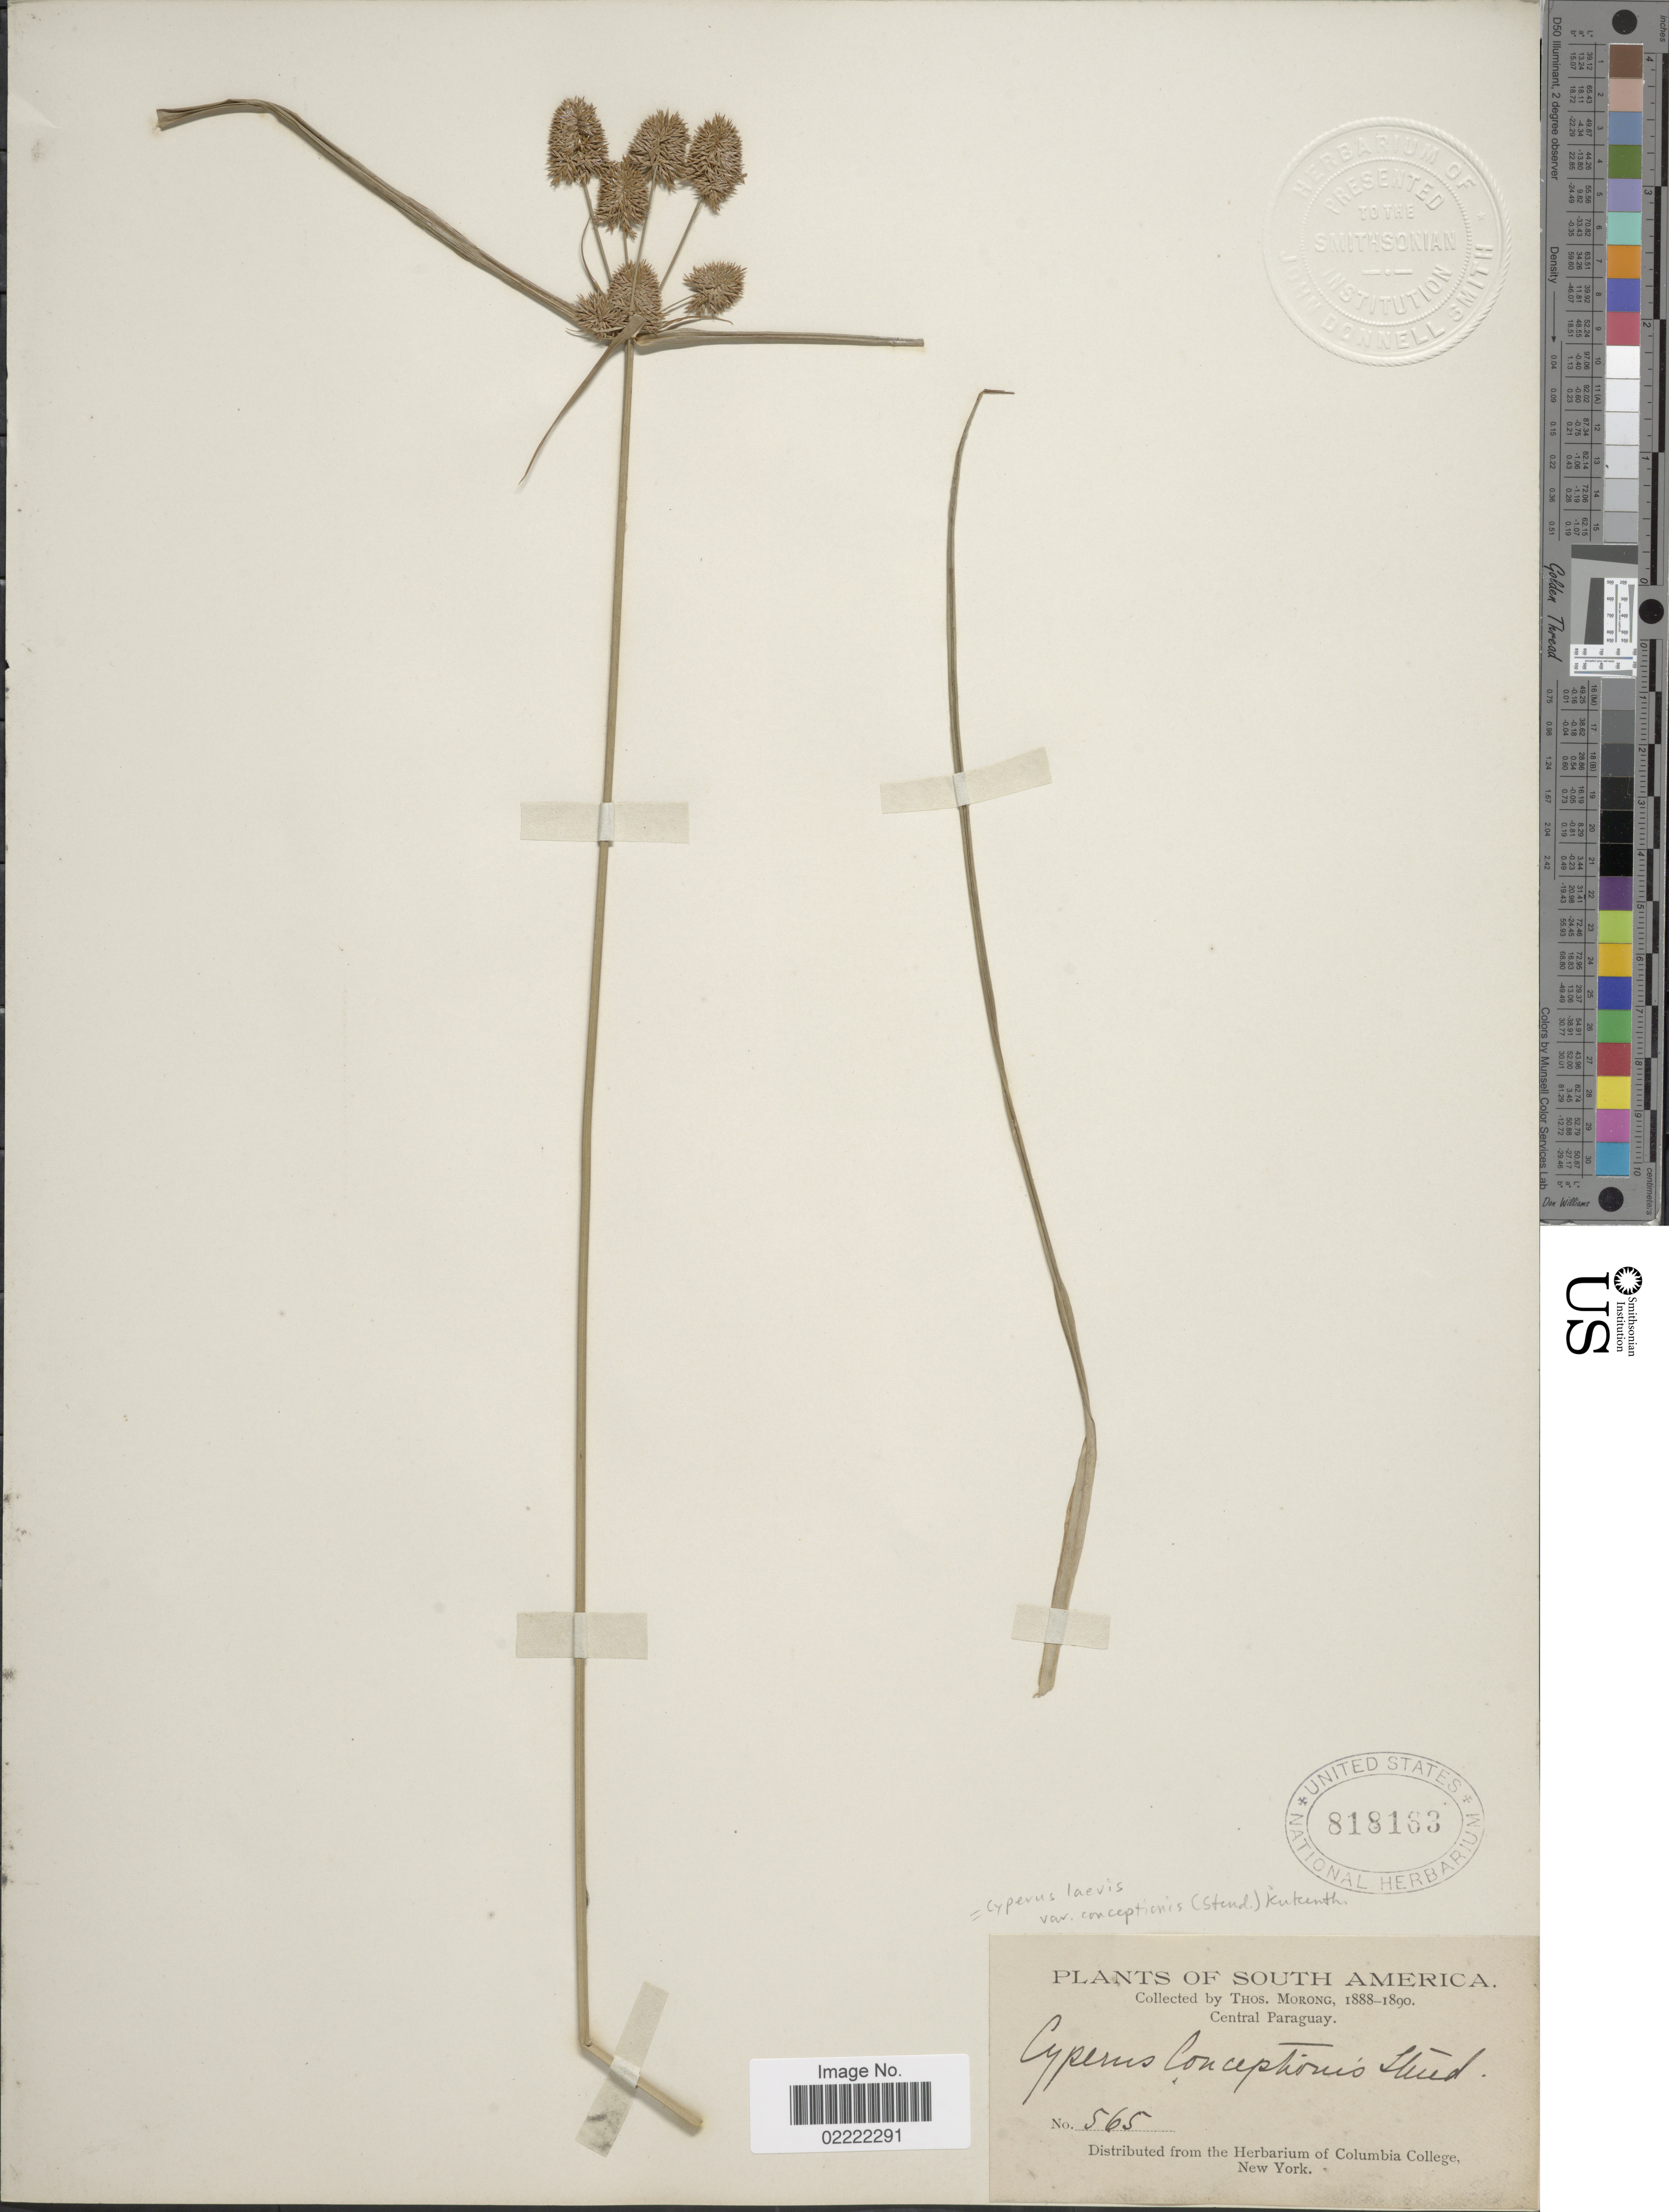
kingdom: Plantae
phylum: Tracheophyta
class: Liliopsida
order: Poales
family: Cyperaceae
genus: Cyperus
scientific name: Cyperus laetus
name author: J. Presl & C. Presl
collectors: ex herb. T. Morong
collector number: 565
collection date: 1888/1890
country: Paraguay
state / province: Central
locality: Central Paraguay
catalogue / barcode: US 818163